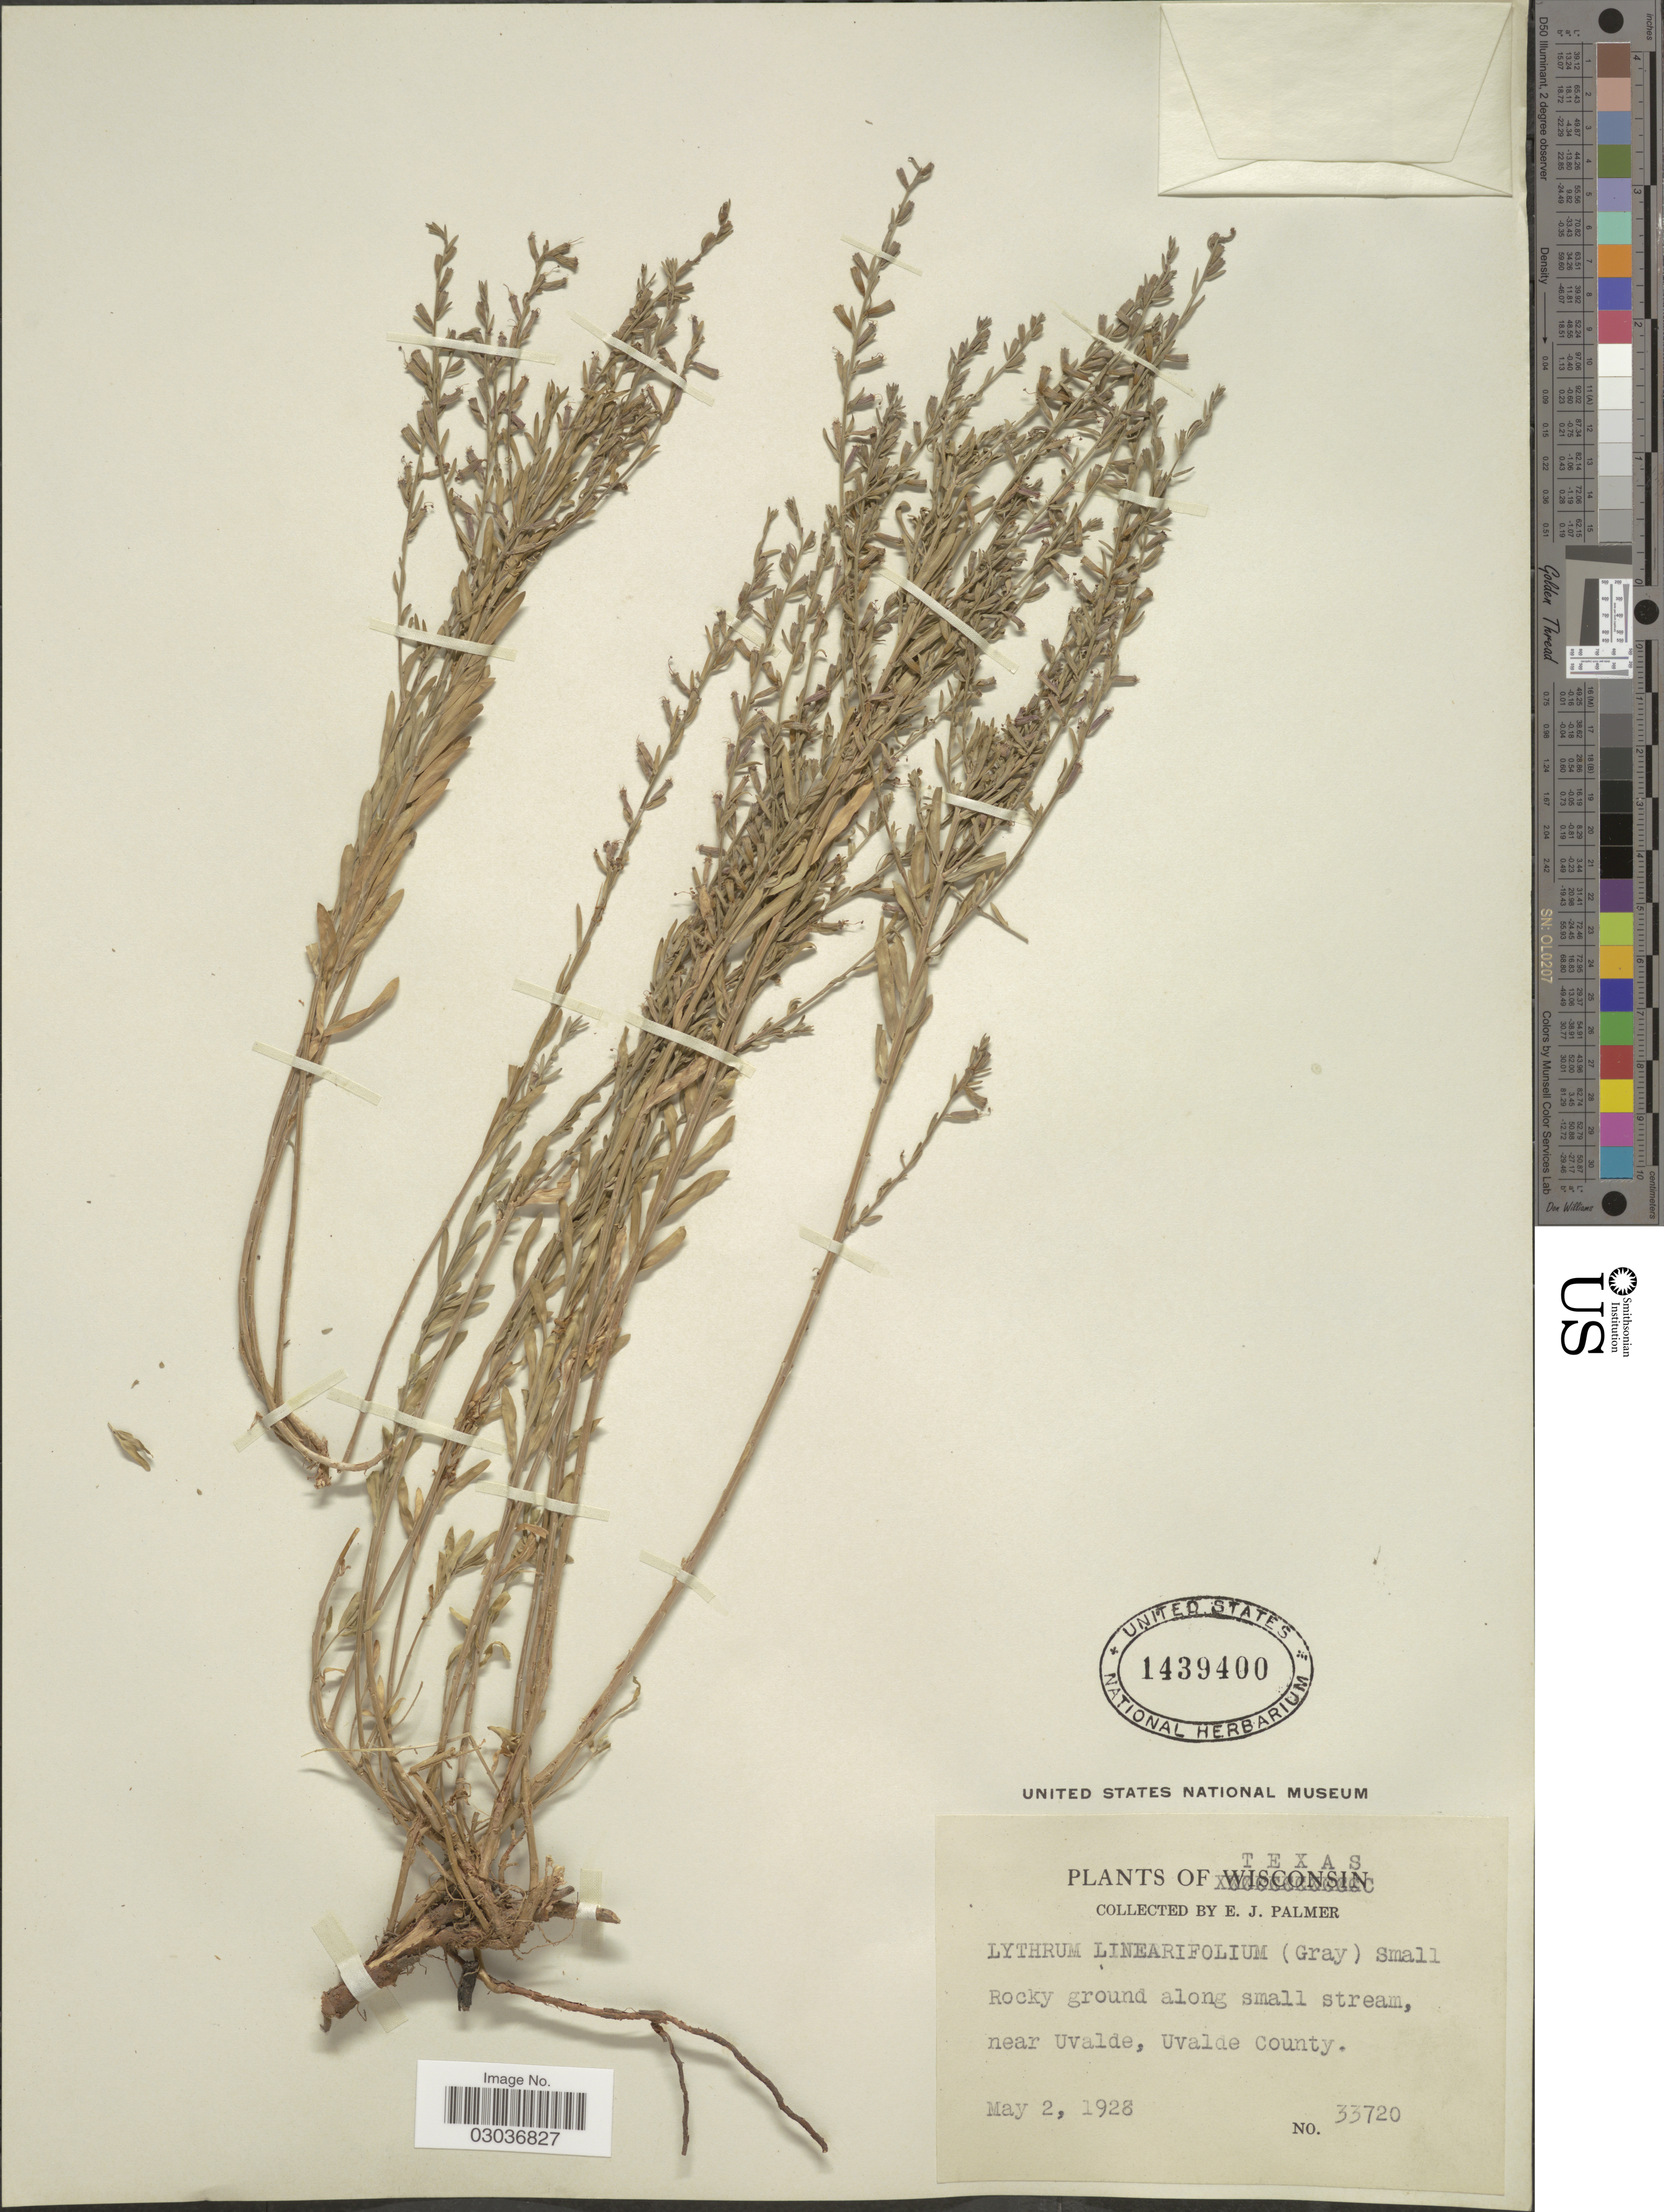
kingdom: Plantae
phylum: Tracheophyta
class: Magnoliopsida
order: Myrtales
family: Lythraceae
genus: Lythrum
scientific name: Lythrum californicum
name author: Torr. & A. Gray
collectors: E. J. Palmer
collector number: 33720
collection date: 1928-05-02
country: United States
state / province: Texas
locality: Rocky ground along small stream, near Uvalde, Uvalde County.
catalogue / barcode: US 1439400